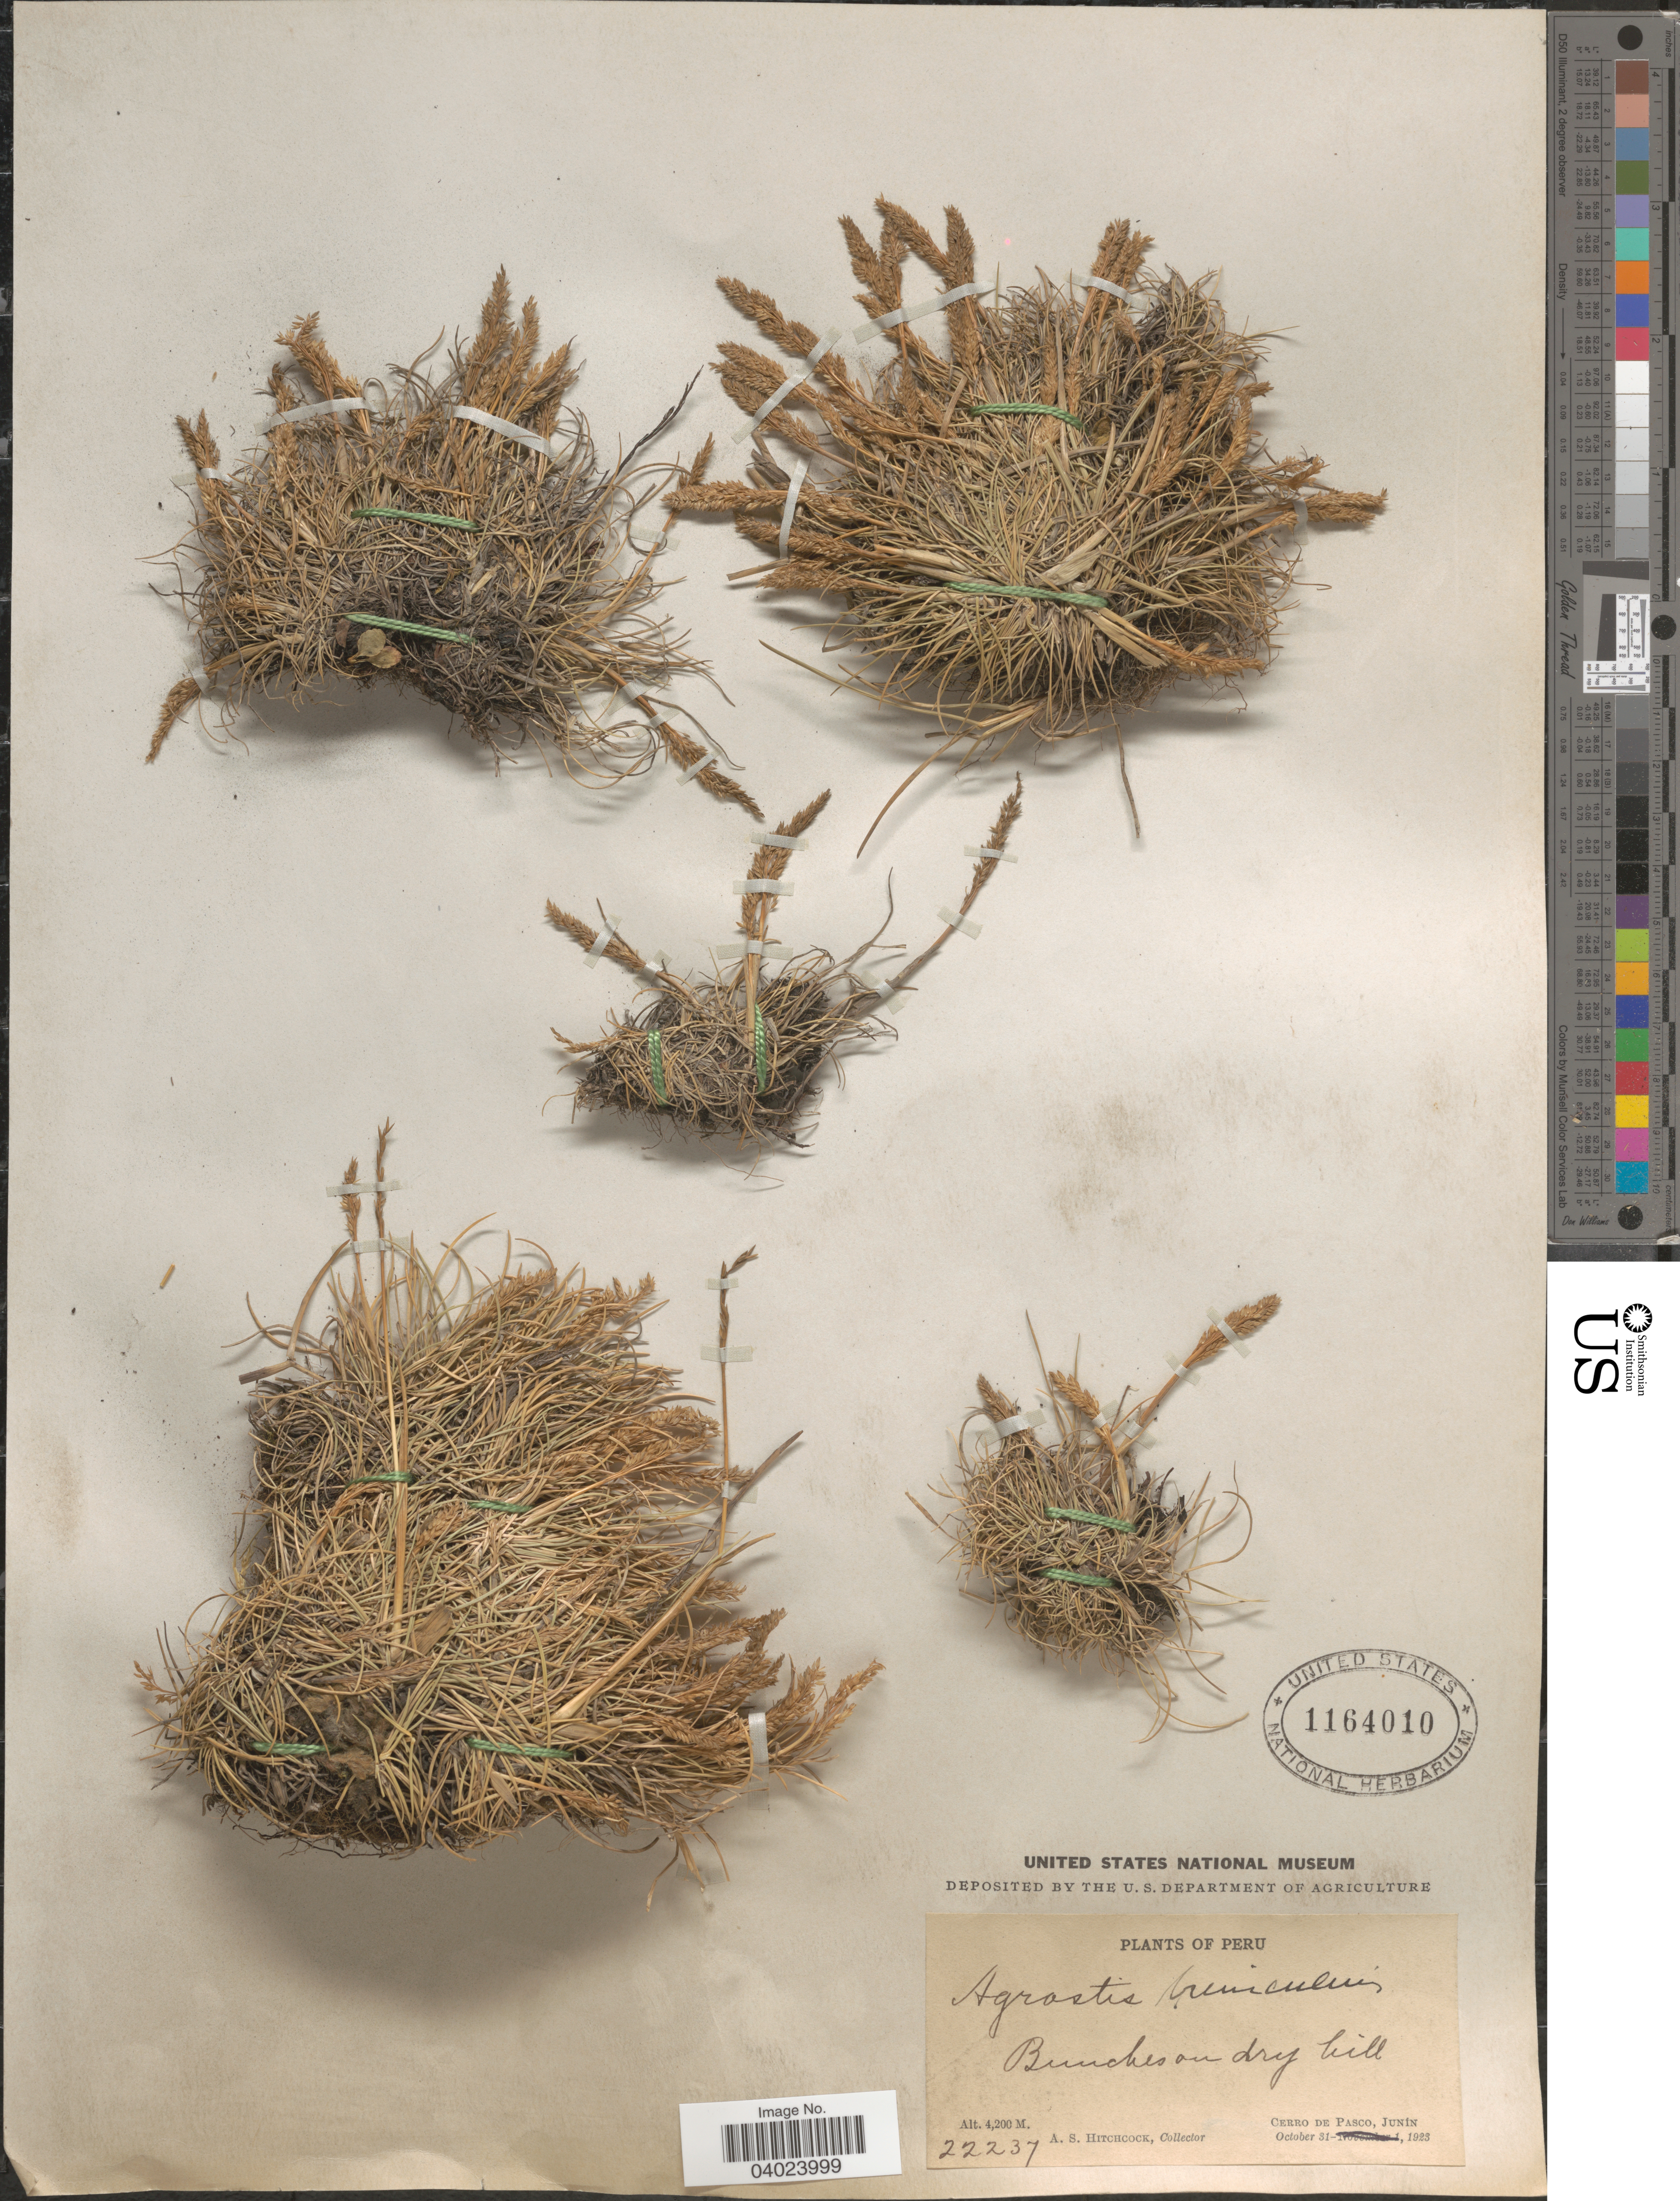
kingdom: Plantae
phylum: Tracheophyta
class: Liliopsida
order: Poales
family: Poaceae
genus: Agrostis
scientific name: Agrostis breviculmis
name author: Hitchc.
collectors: A. S. Hitchcock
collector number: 22237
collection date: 1923-10-31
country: Peru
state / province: Junín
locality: Cerro de Pasco.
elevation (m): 4200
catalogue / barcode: US 1164010